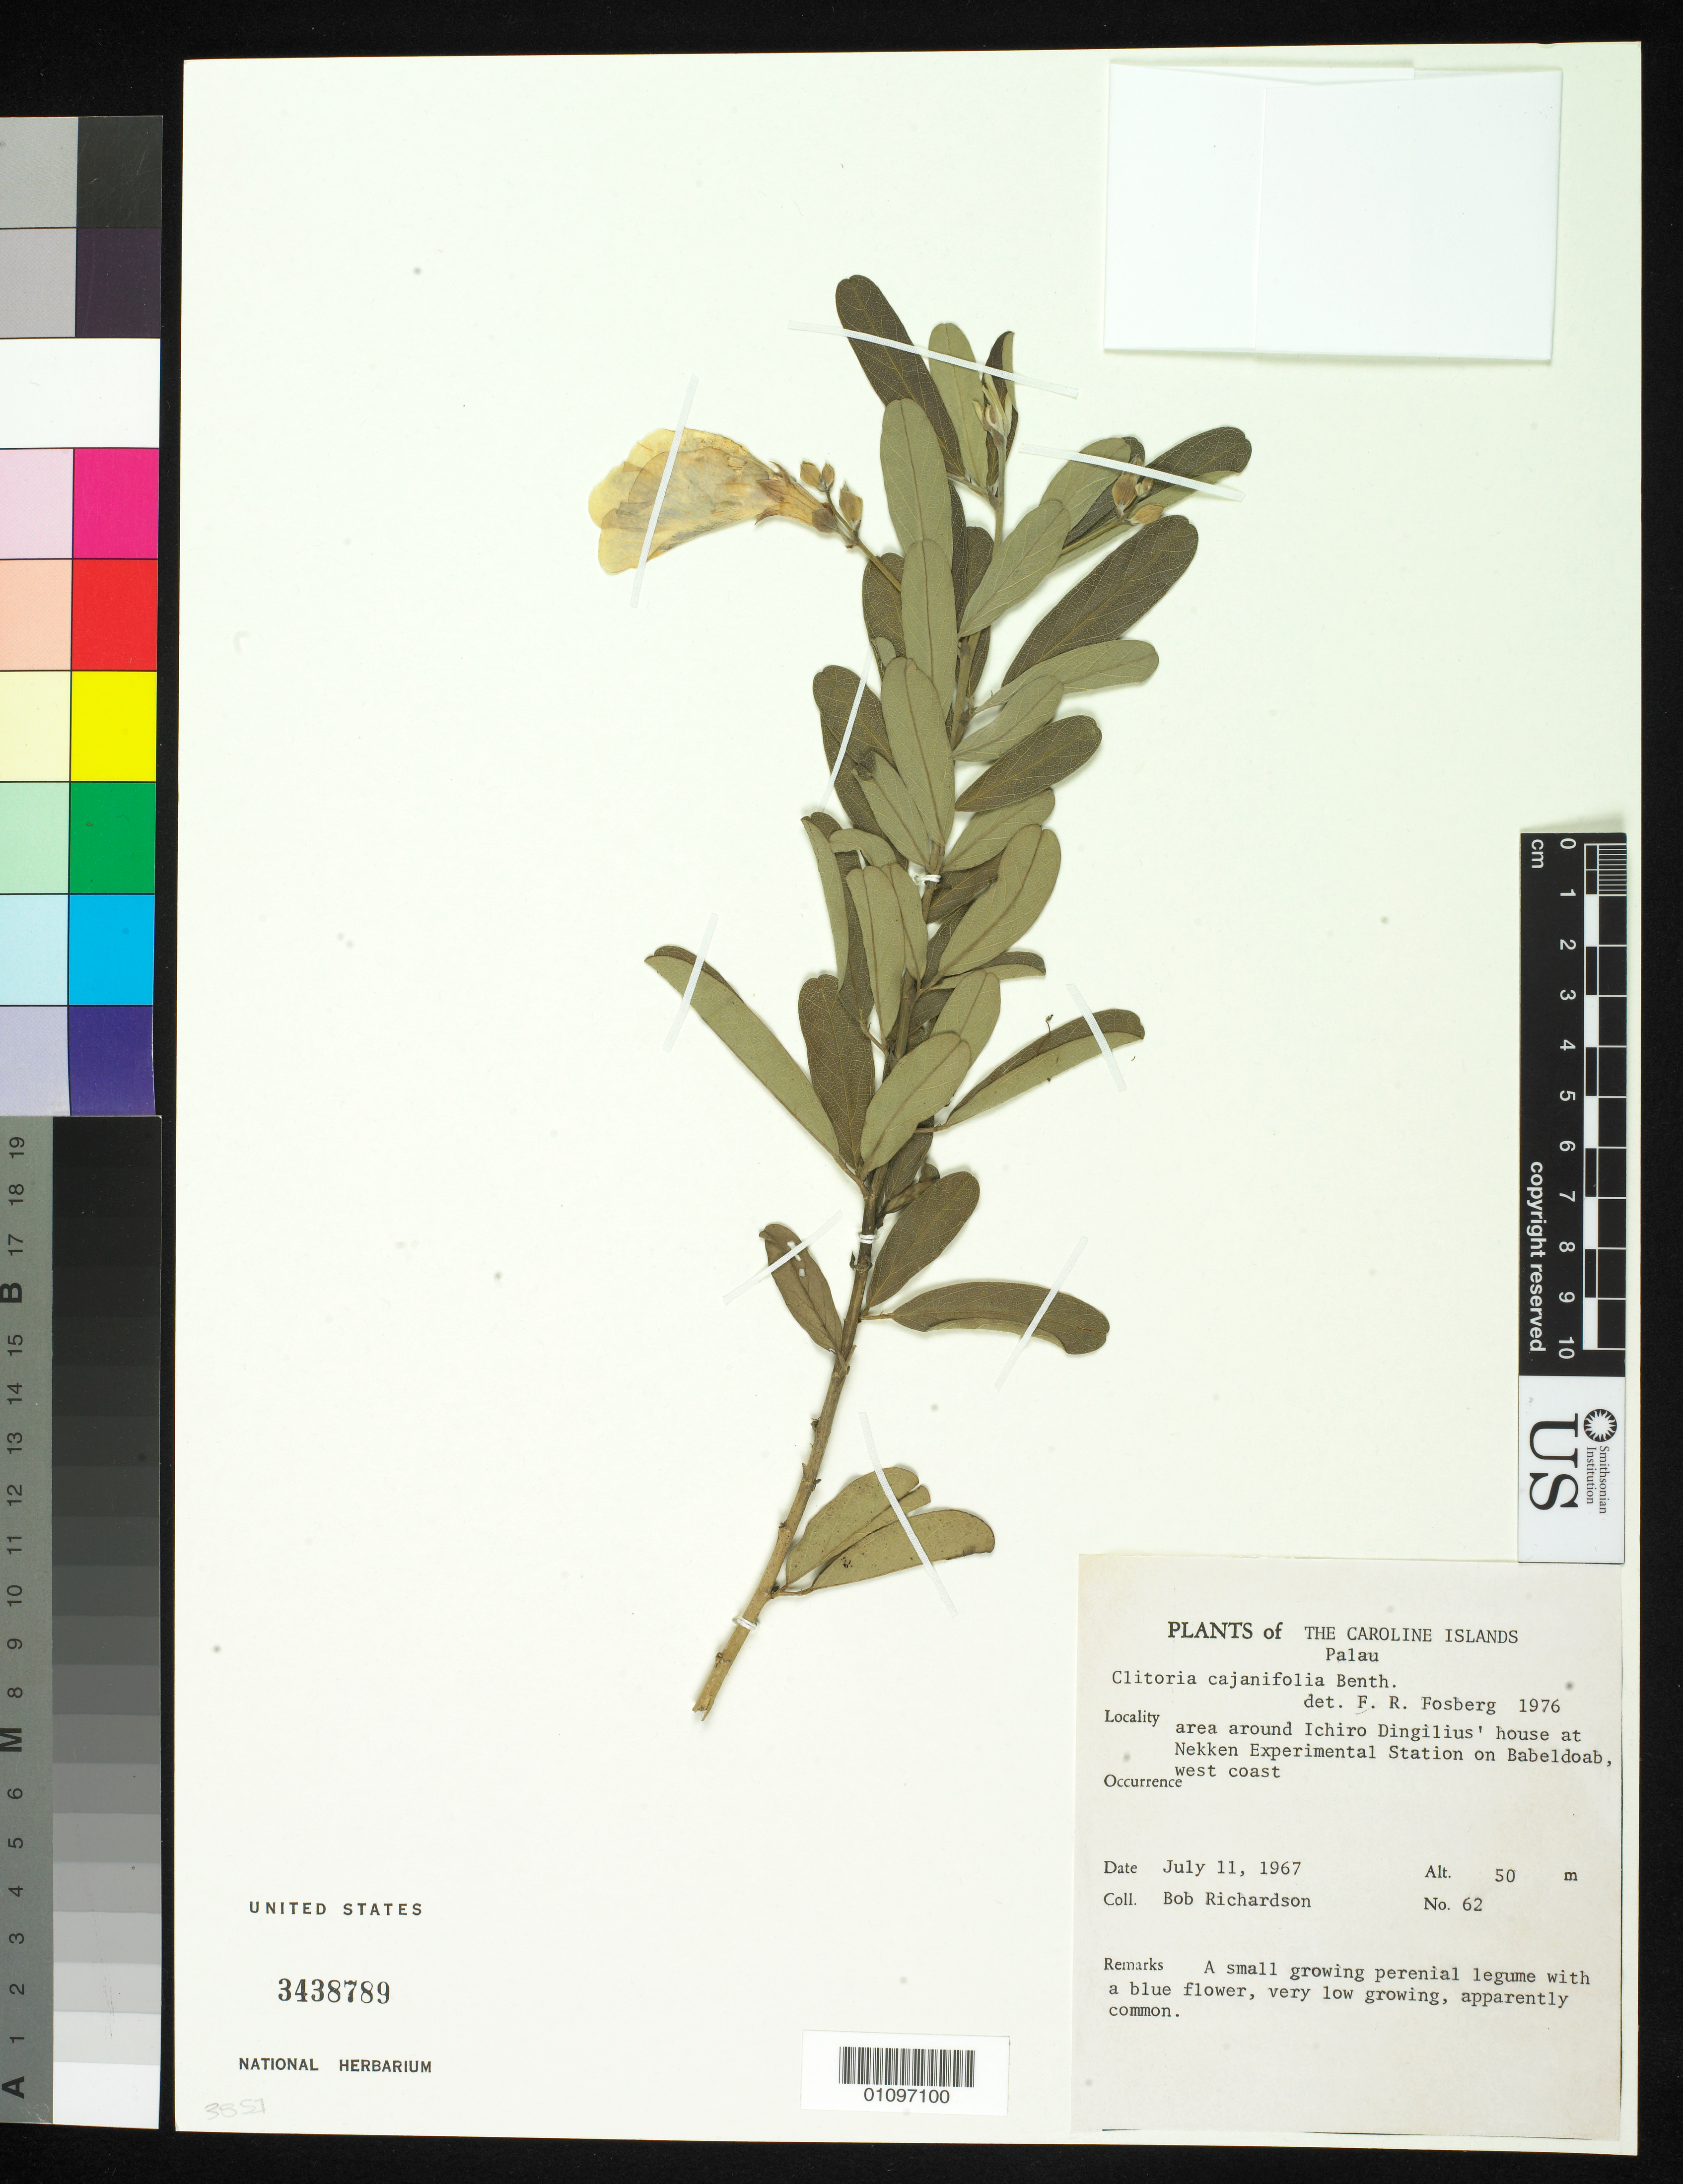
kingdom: Plantae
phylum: Tracheophyta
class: Magnoliopsida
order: Fabales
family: Fabaceae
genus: Clitoria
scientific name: Clitoria cajanifolia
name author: Benth.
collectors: B. Richardson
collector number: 62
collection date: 1967-07-11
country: Palau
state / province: Koror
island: Babeldaob [Babelthuap]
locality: Area around Ichiro Dingilius' house at Nekken Experimental Station on Babeldaob, west coast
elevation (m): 50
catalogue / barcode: US 3438789